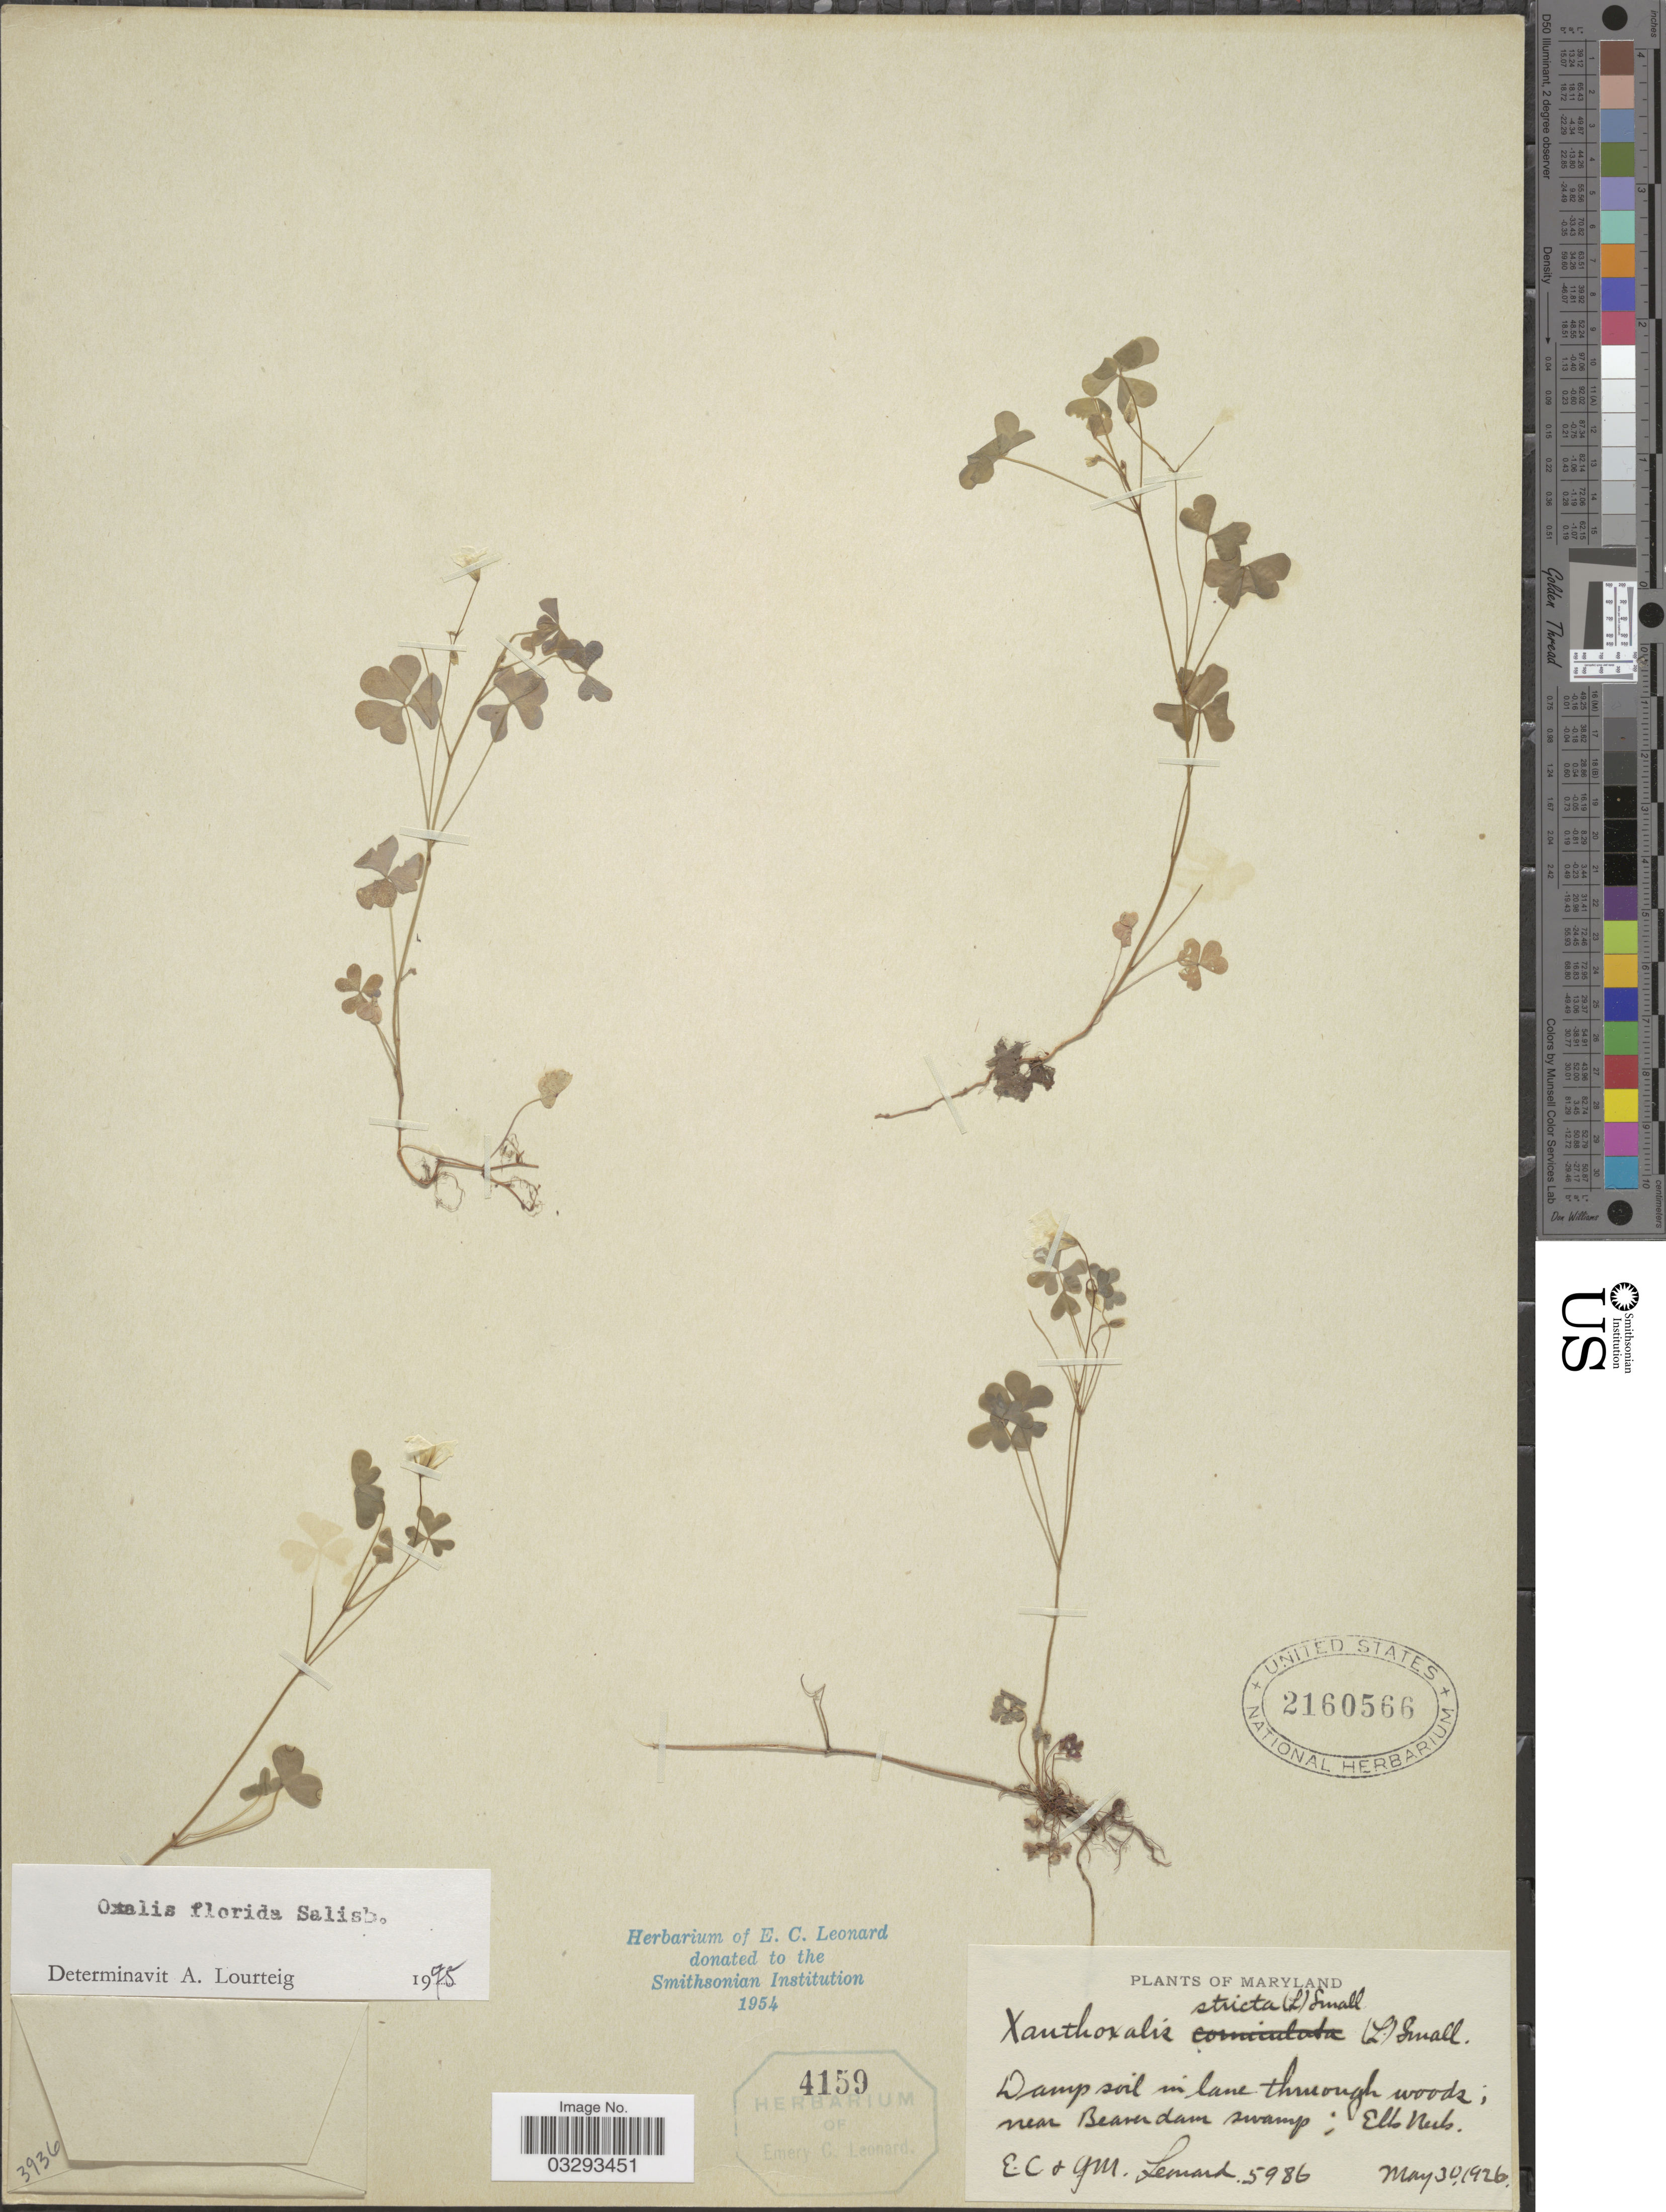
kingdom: Plantae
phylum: Tracheophyta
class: Magnoliopsida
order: Oxalidales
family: Oxalidaceae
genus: Oxalis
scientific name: Oxalis florida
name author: Salisb.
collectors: E. C. Leonard & G. M. Leonard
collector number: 5986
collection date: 1926-05-30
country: United States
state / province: Maryland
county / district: Cecil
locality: Near Beaverdam swamp; Elk Neck.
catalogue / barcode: US 2160566